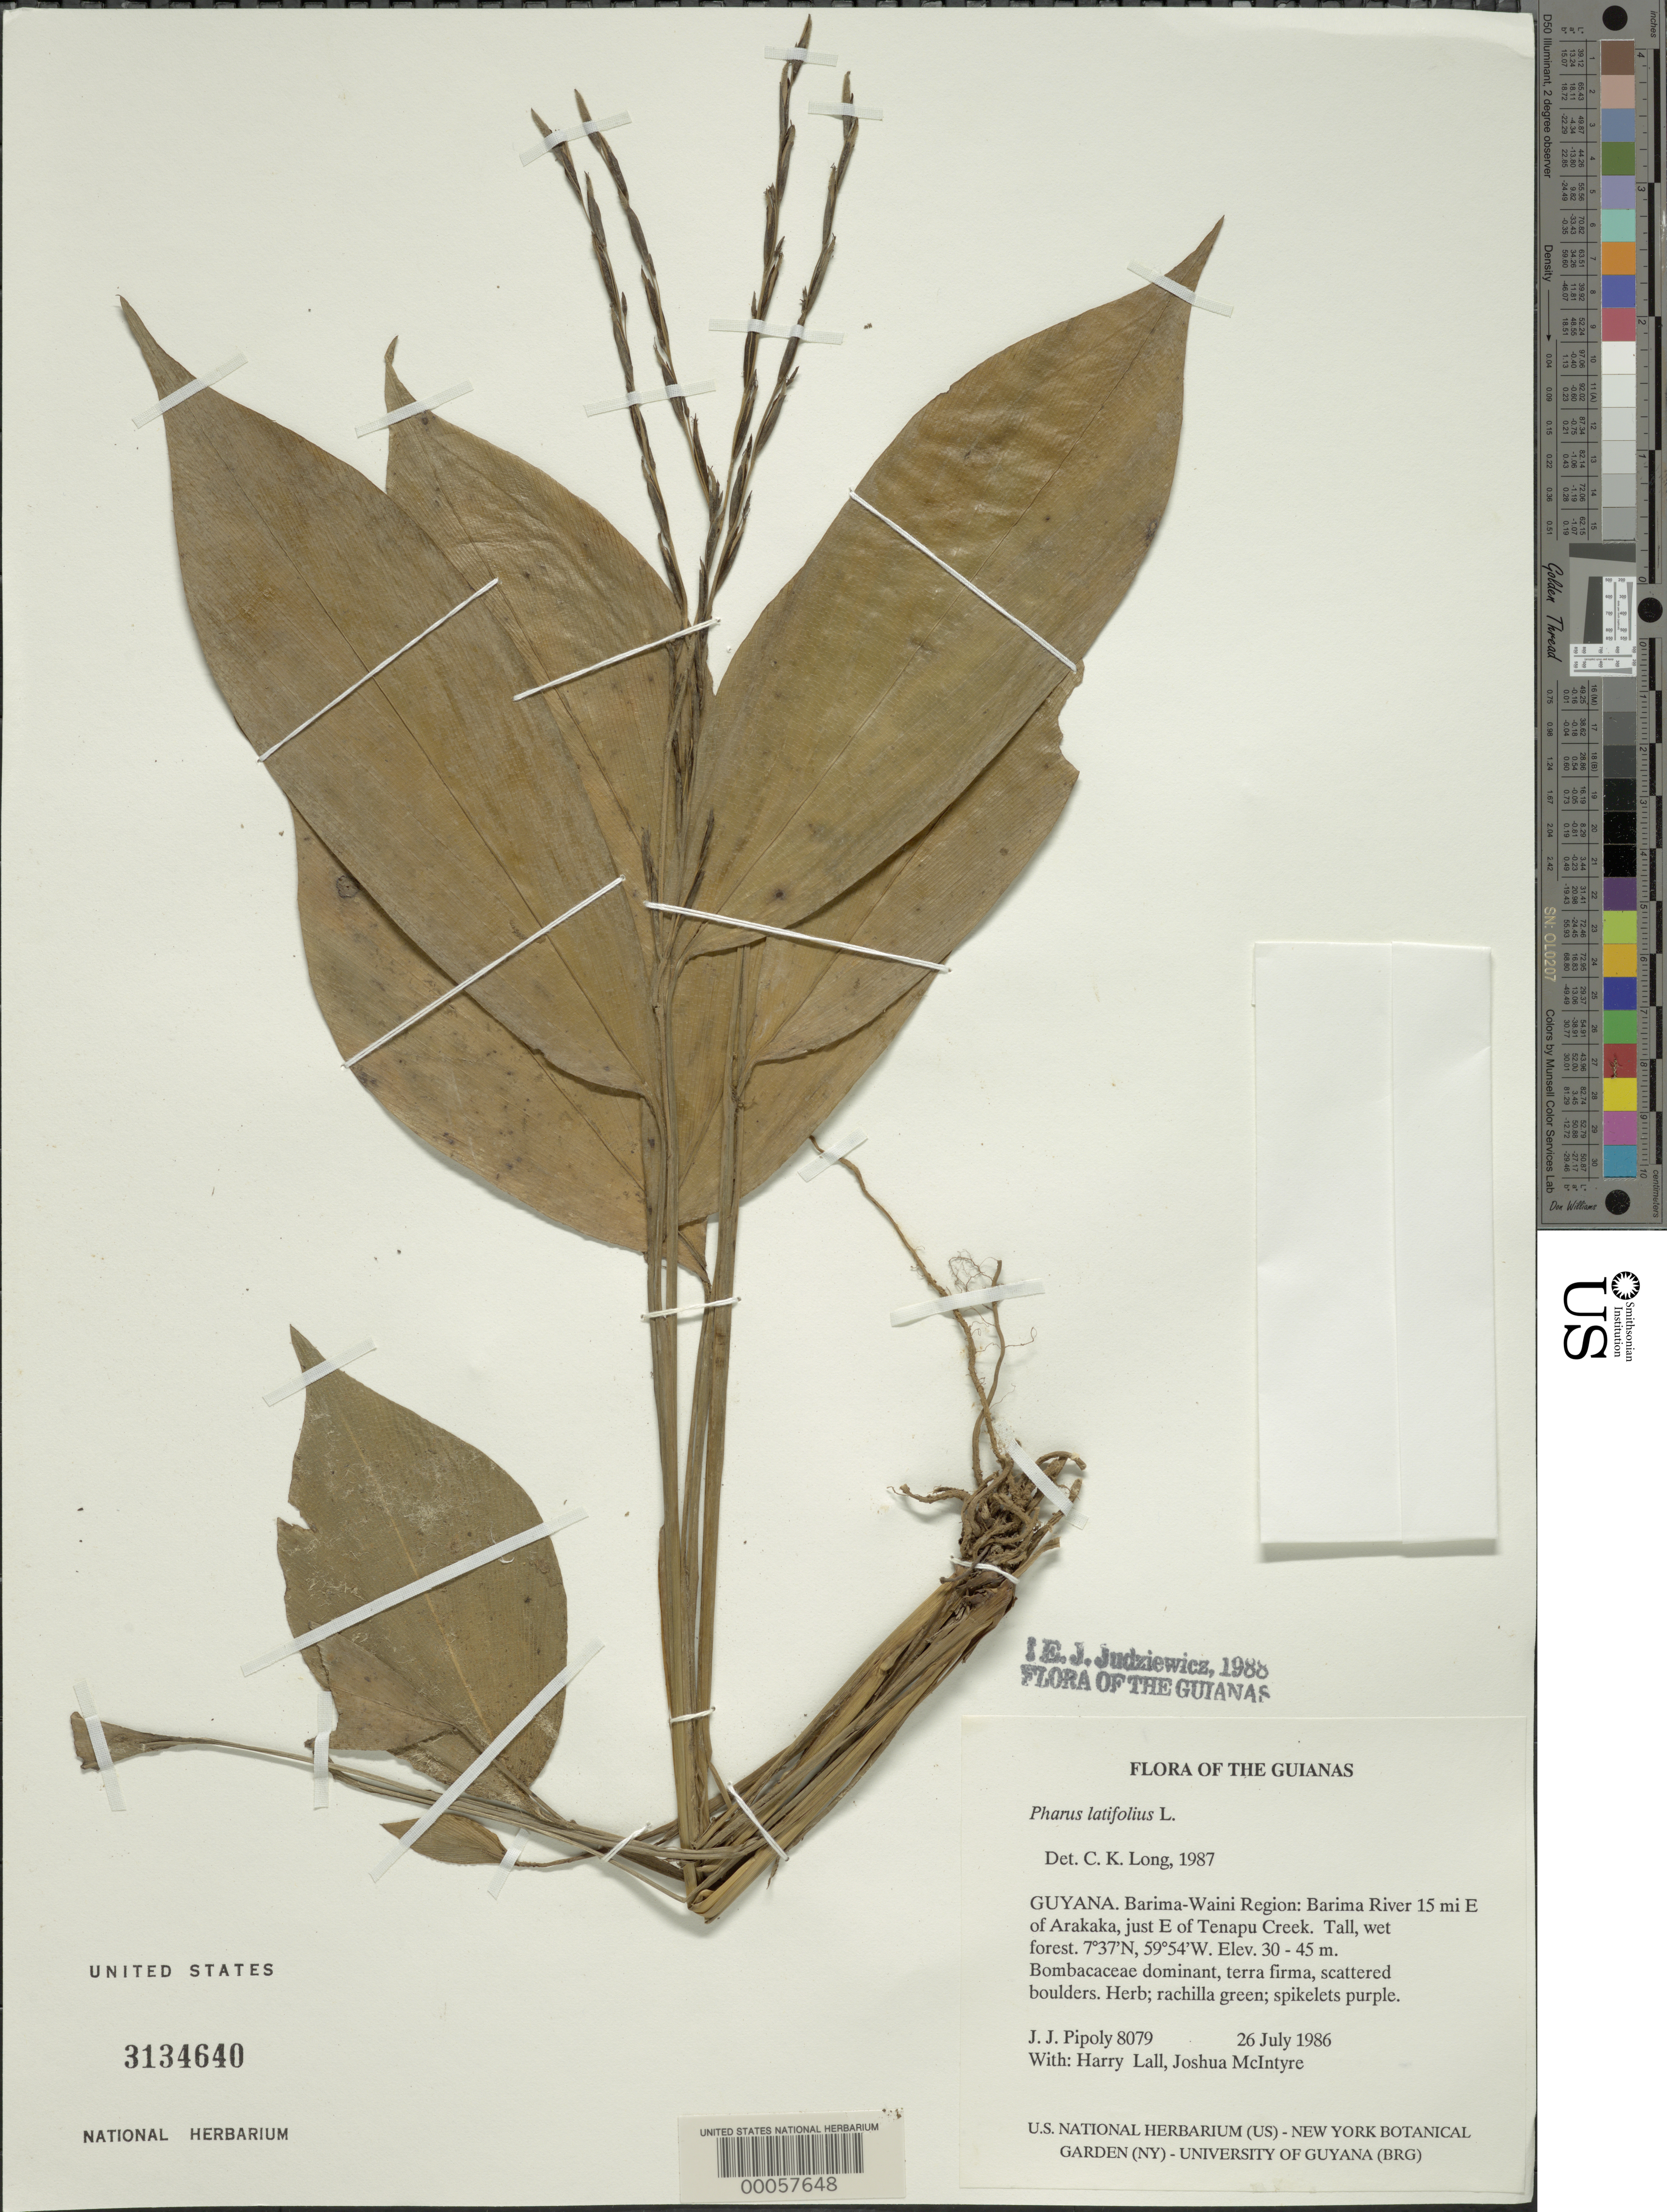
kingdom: Plantae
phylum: Tracheophyta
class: Liliopsida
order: Poales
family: Poaceae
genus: Pharus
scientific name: Pharus latifolius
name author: L.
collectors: J. J. Pipoly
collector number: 8079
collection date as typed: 26 Jul 1986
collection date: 1986-07-26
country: Guyana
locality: Barima-waini region, barima river 15 miles e of arakaka, e of tenapu creek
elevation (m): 30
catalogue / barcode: US 3134640